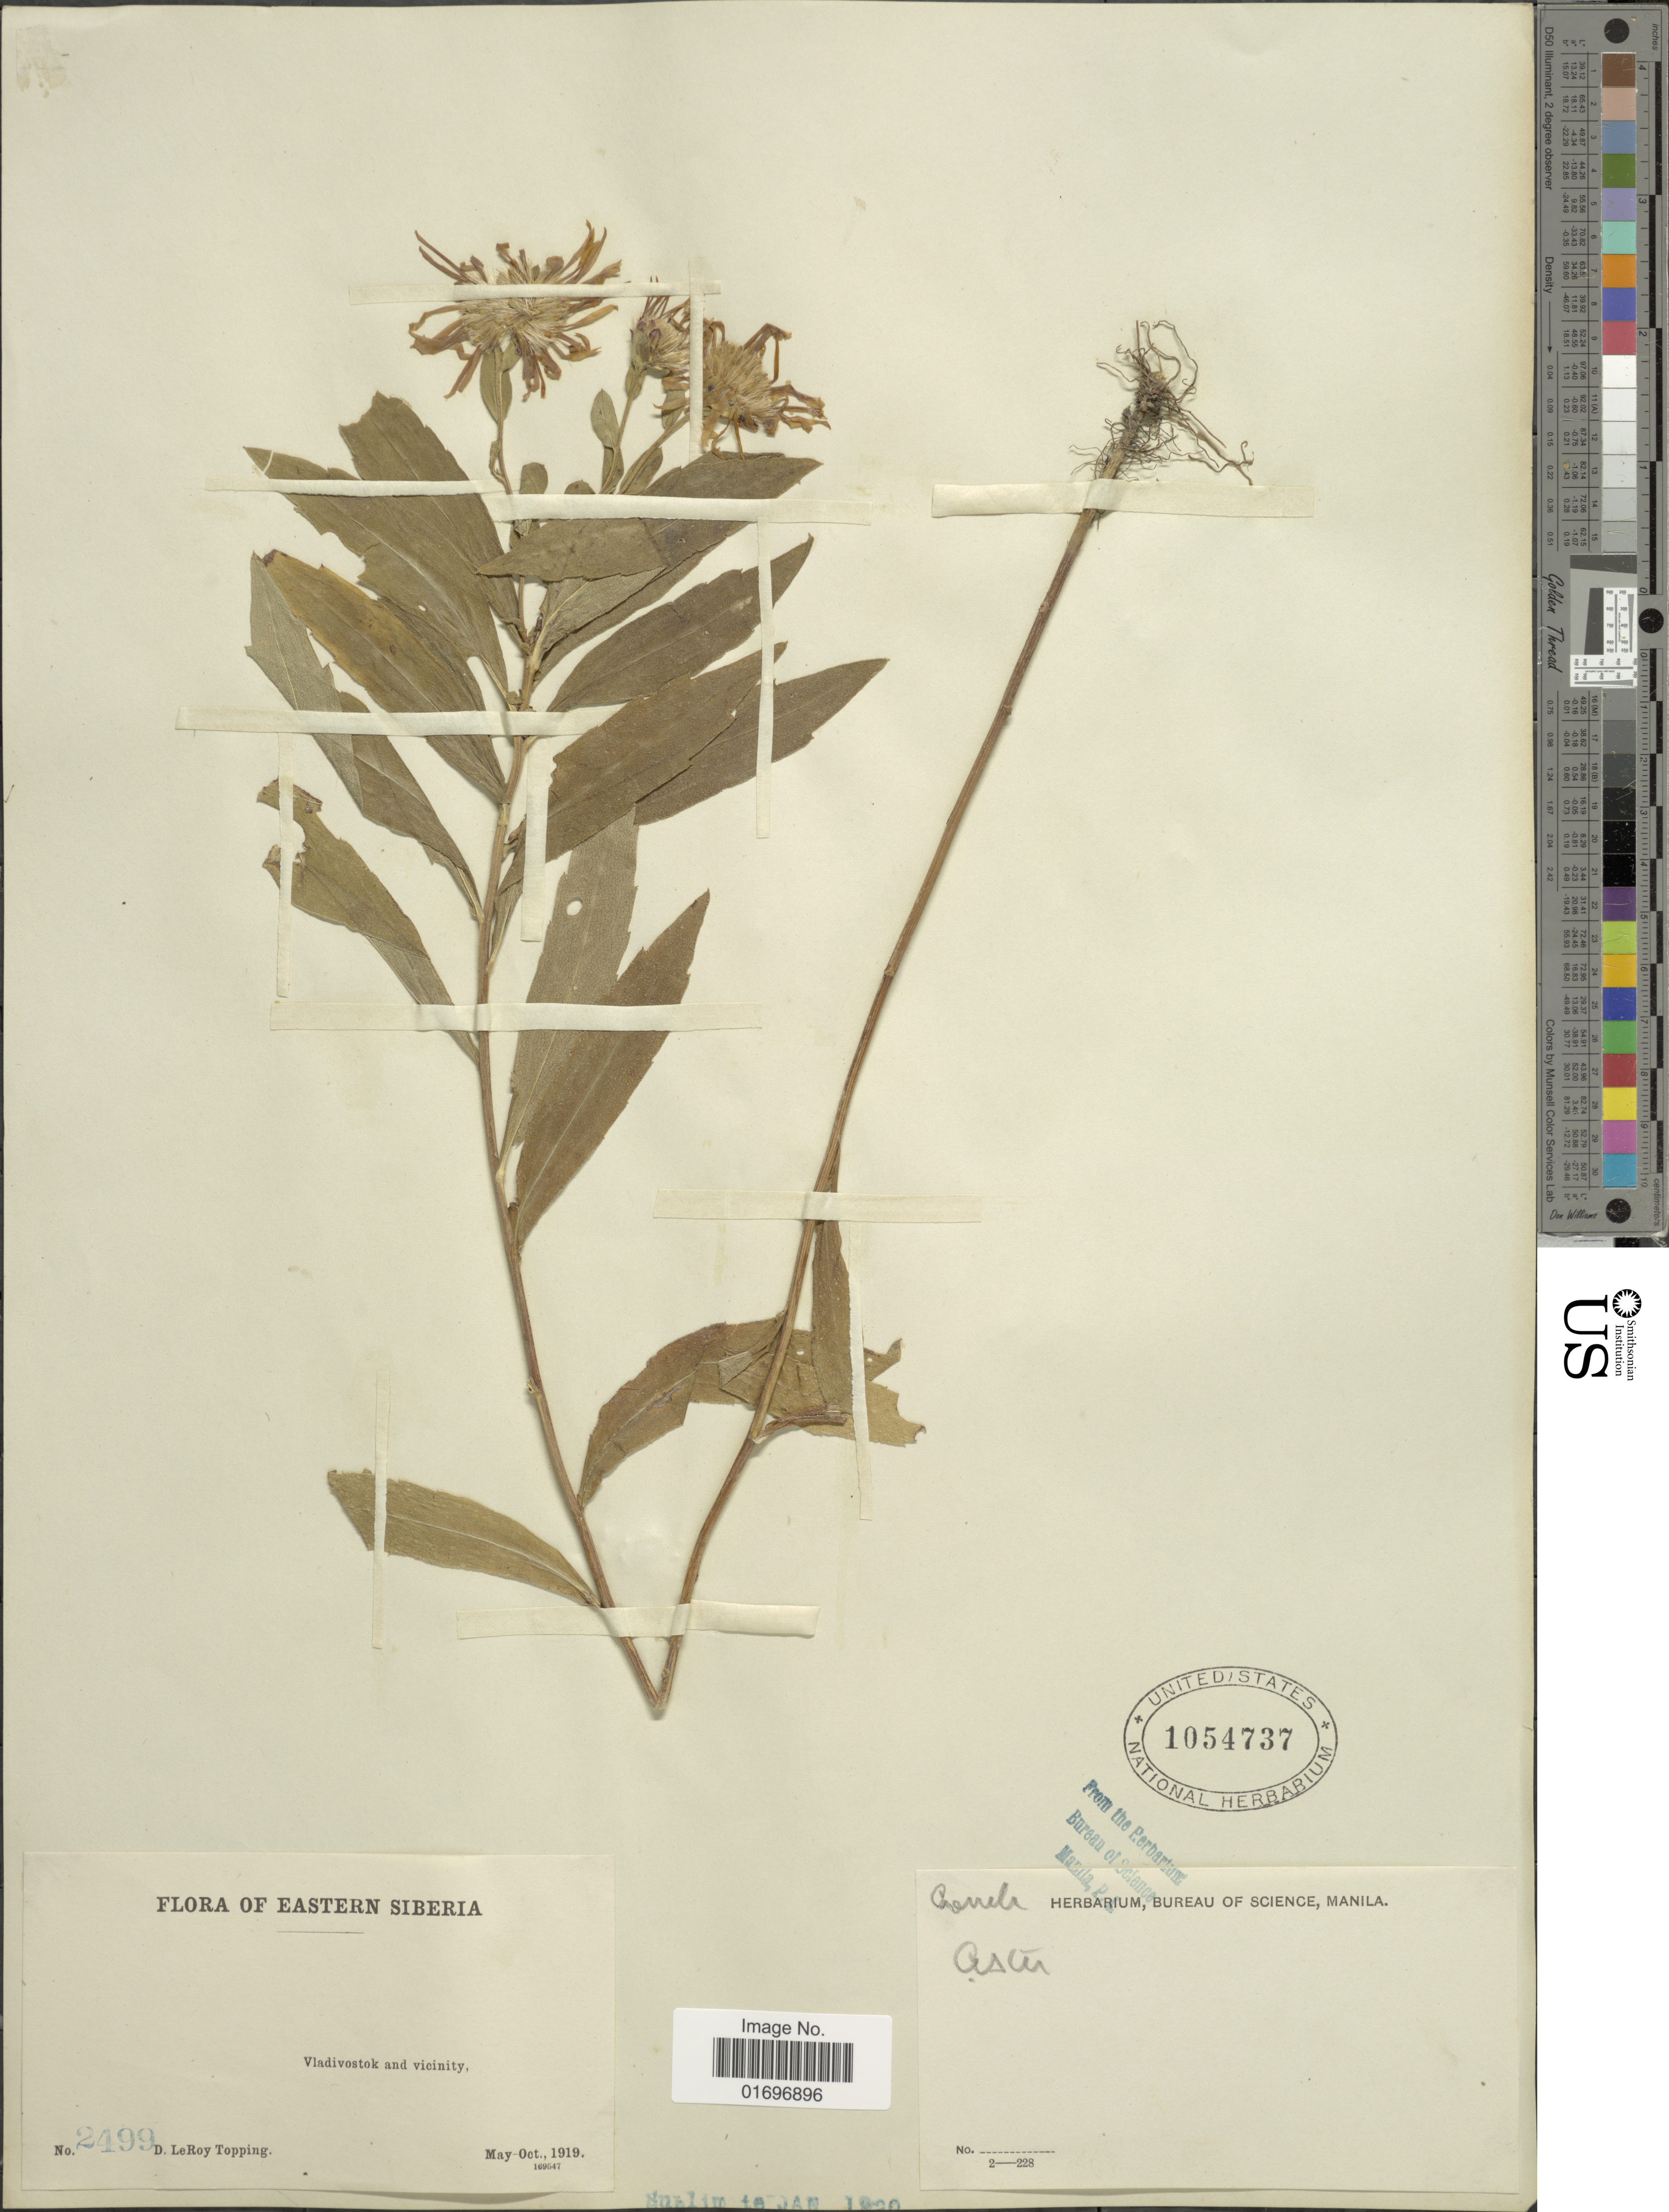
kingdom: Plantae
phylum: Tracheophyta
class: Magnoliopsida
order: Asterales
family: Asteraceae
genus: Aster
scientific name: Aster sp.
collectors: D. L. Topping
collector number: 2499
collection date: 1919-05/1919-10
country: Russian Federation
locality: Eastern Siberia. Vladivostok and vicinity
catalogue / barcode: US 1054737